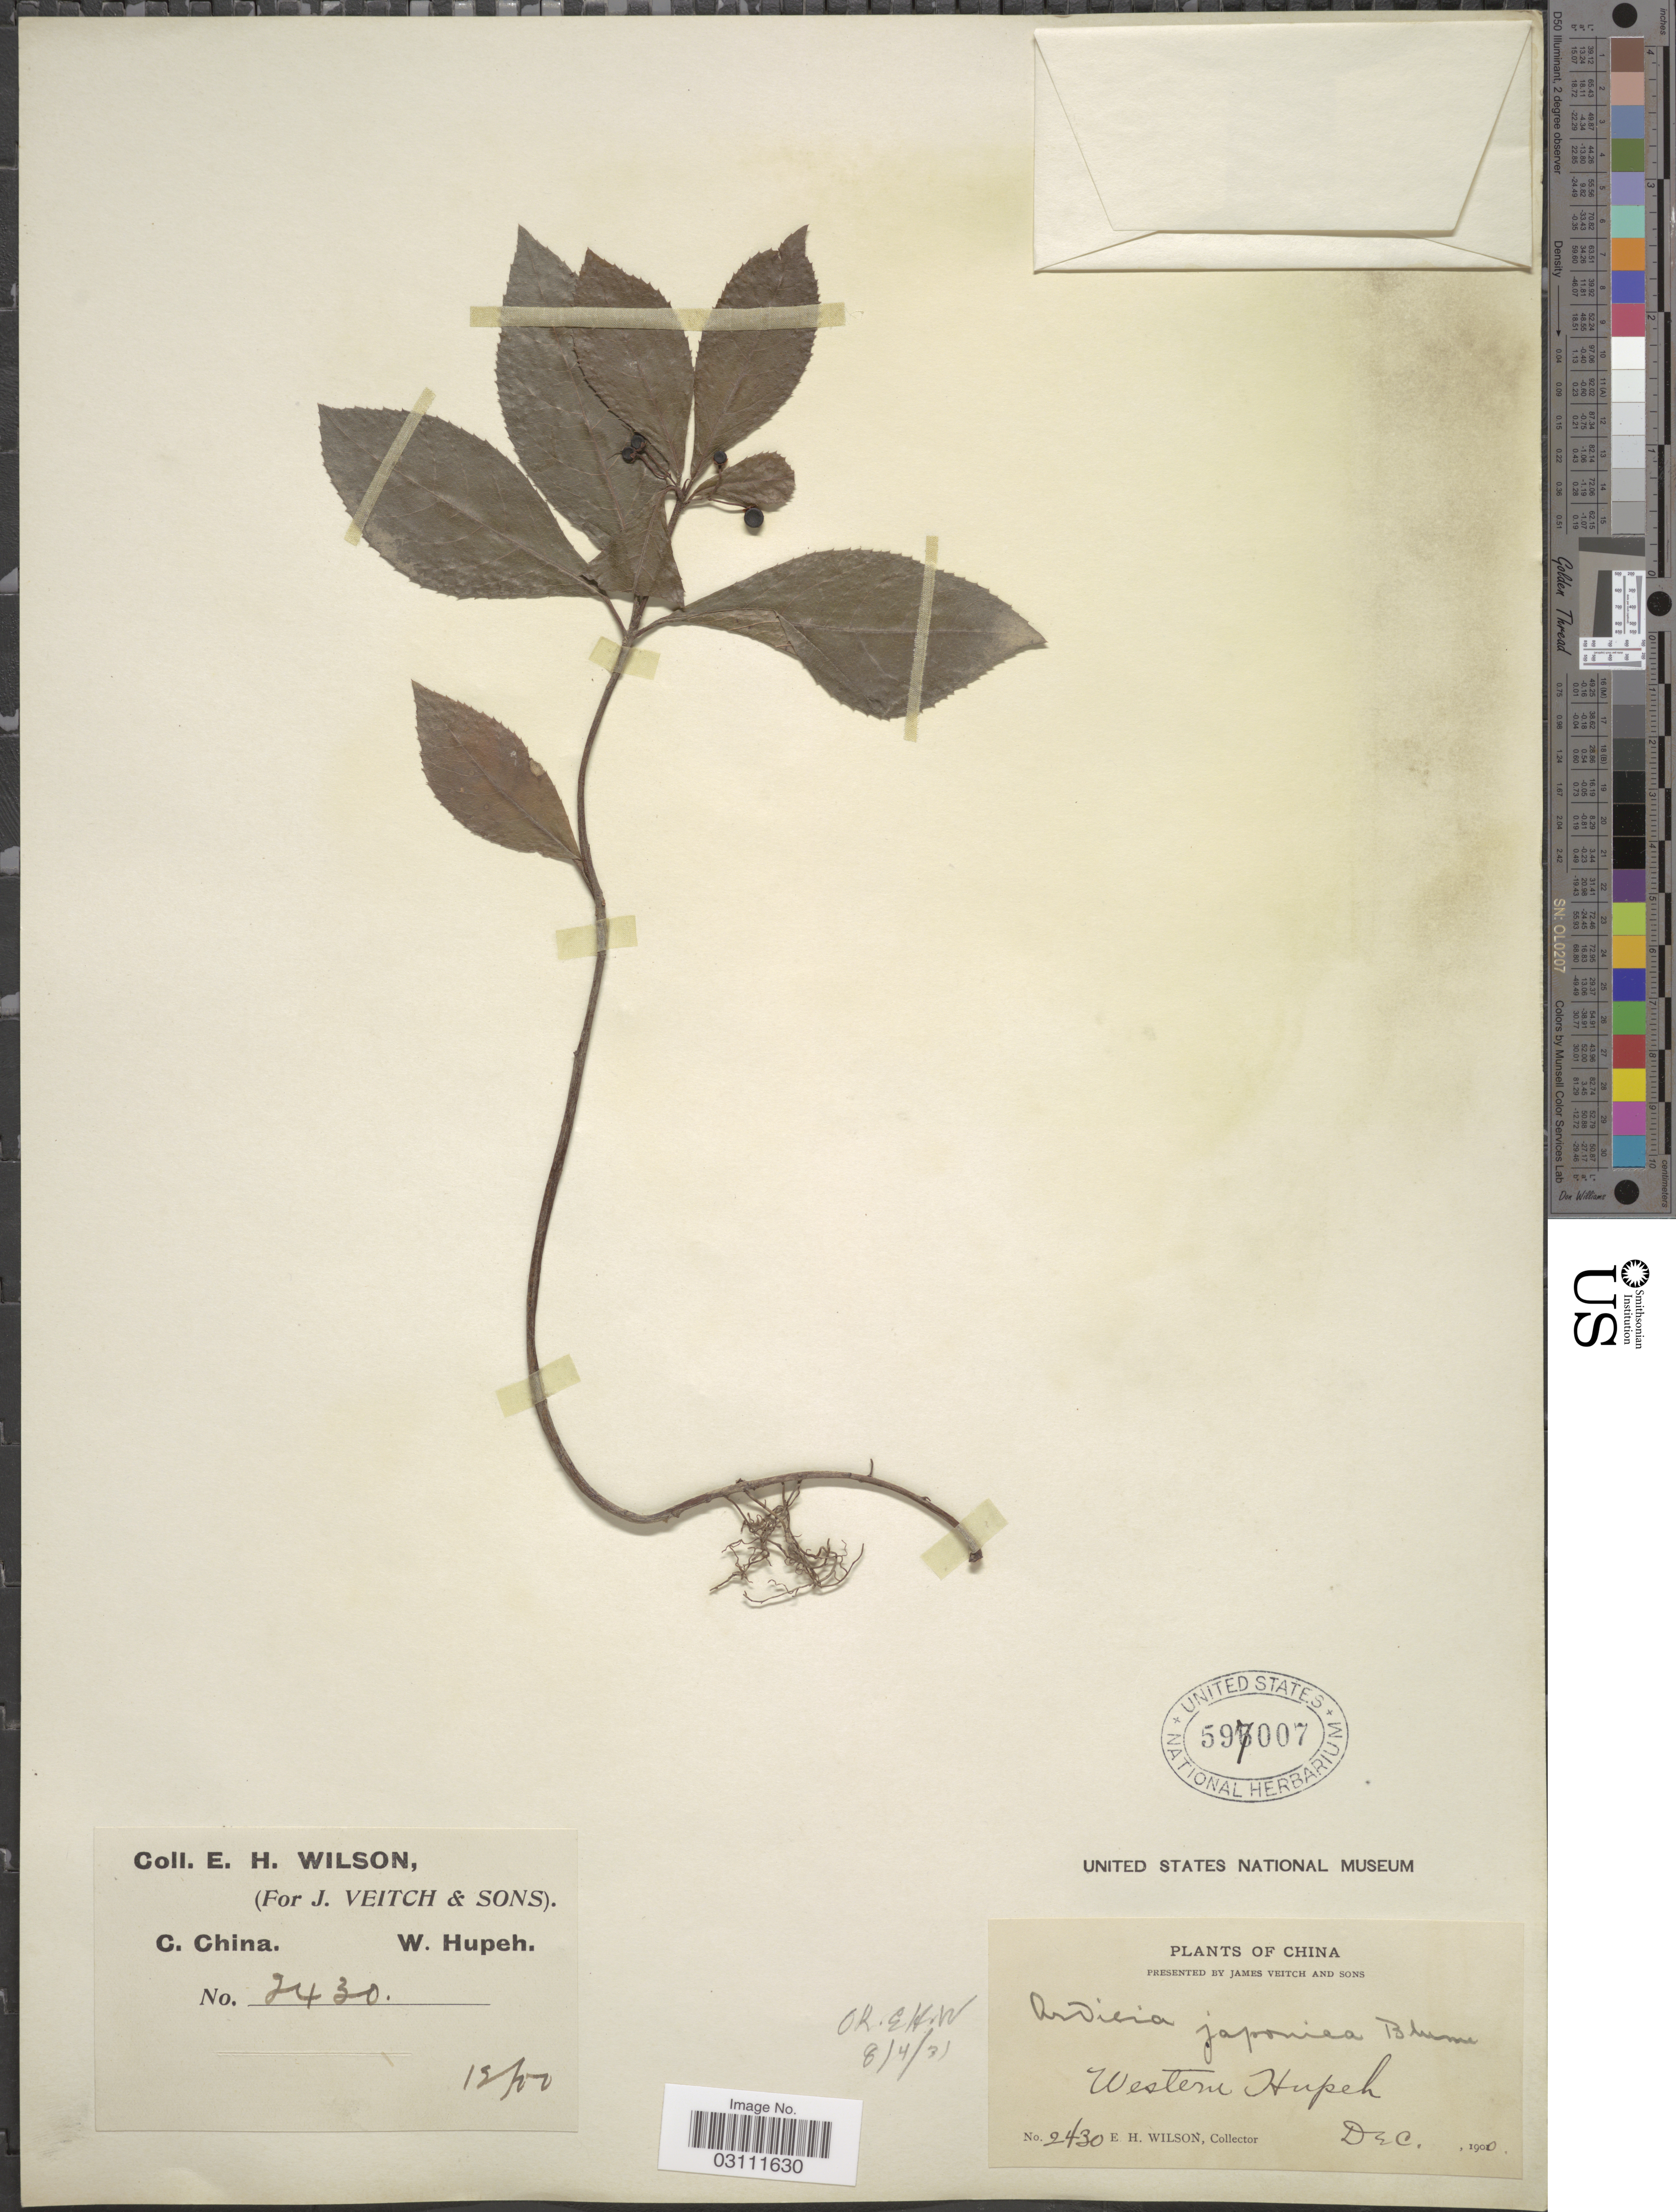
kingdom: Plantae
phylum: Tracheophyta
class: Magnoliopsida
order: Ericales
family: Primulaceae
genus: Ardisia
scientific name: Ardisia japonica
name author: (Thunb.) Blume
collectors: E. Wilson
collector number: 2430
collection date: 1900-12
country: China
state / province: Hubei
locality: China, Western Hupeh.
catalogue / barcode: US 597007